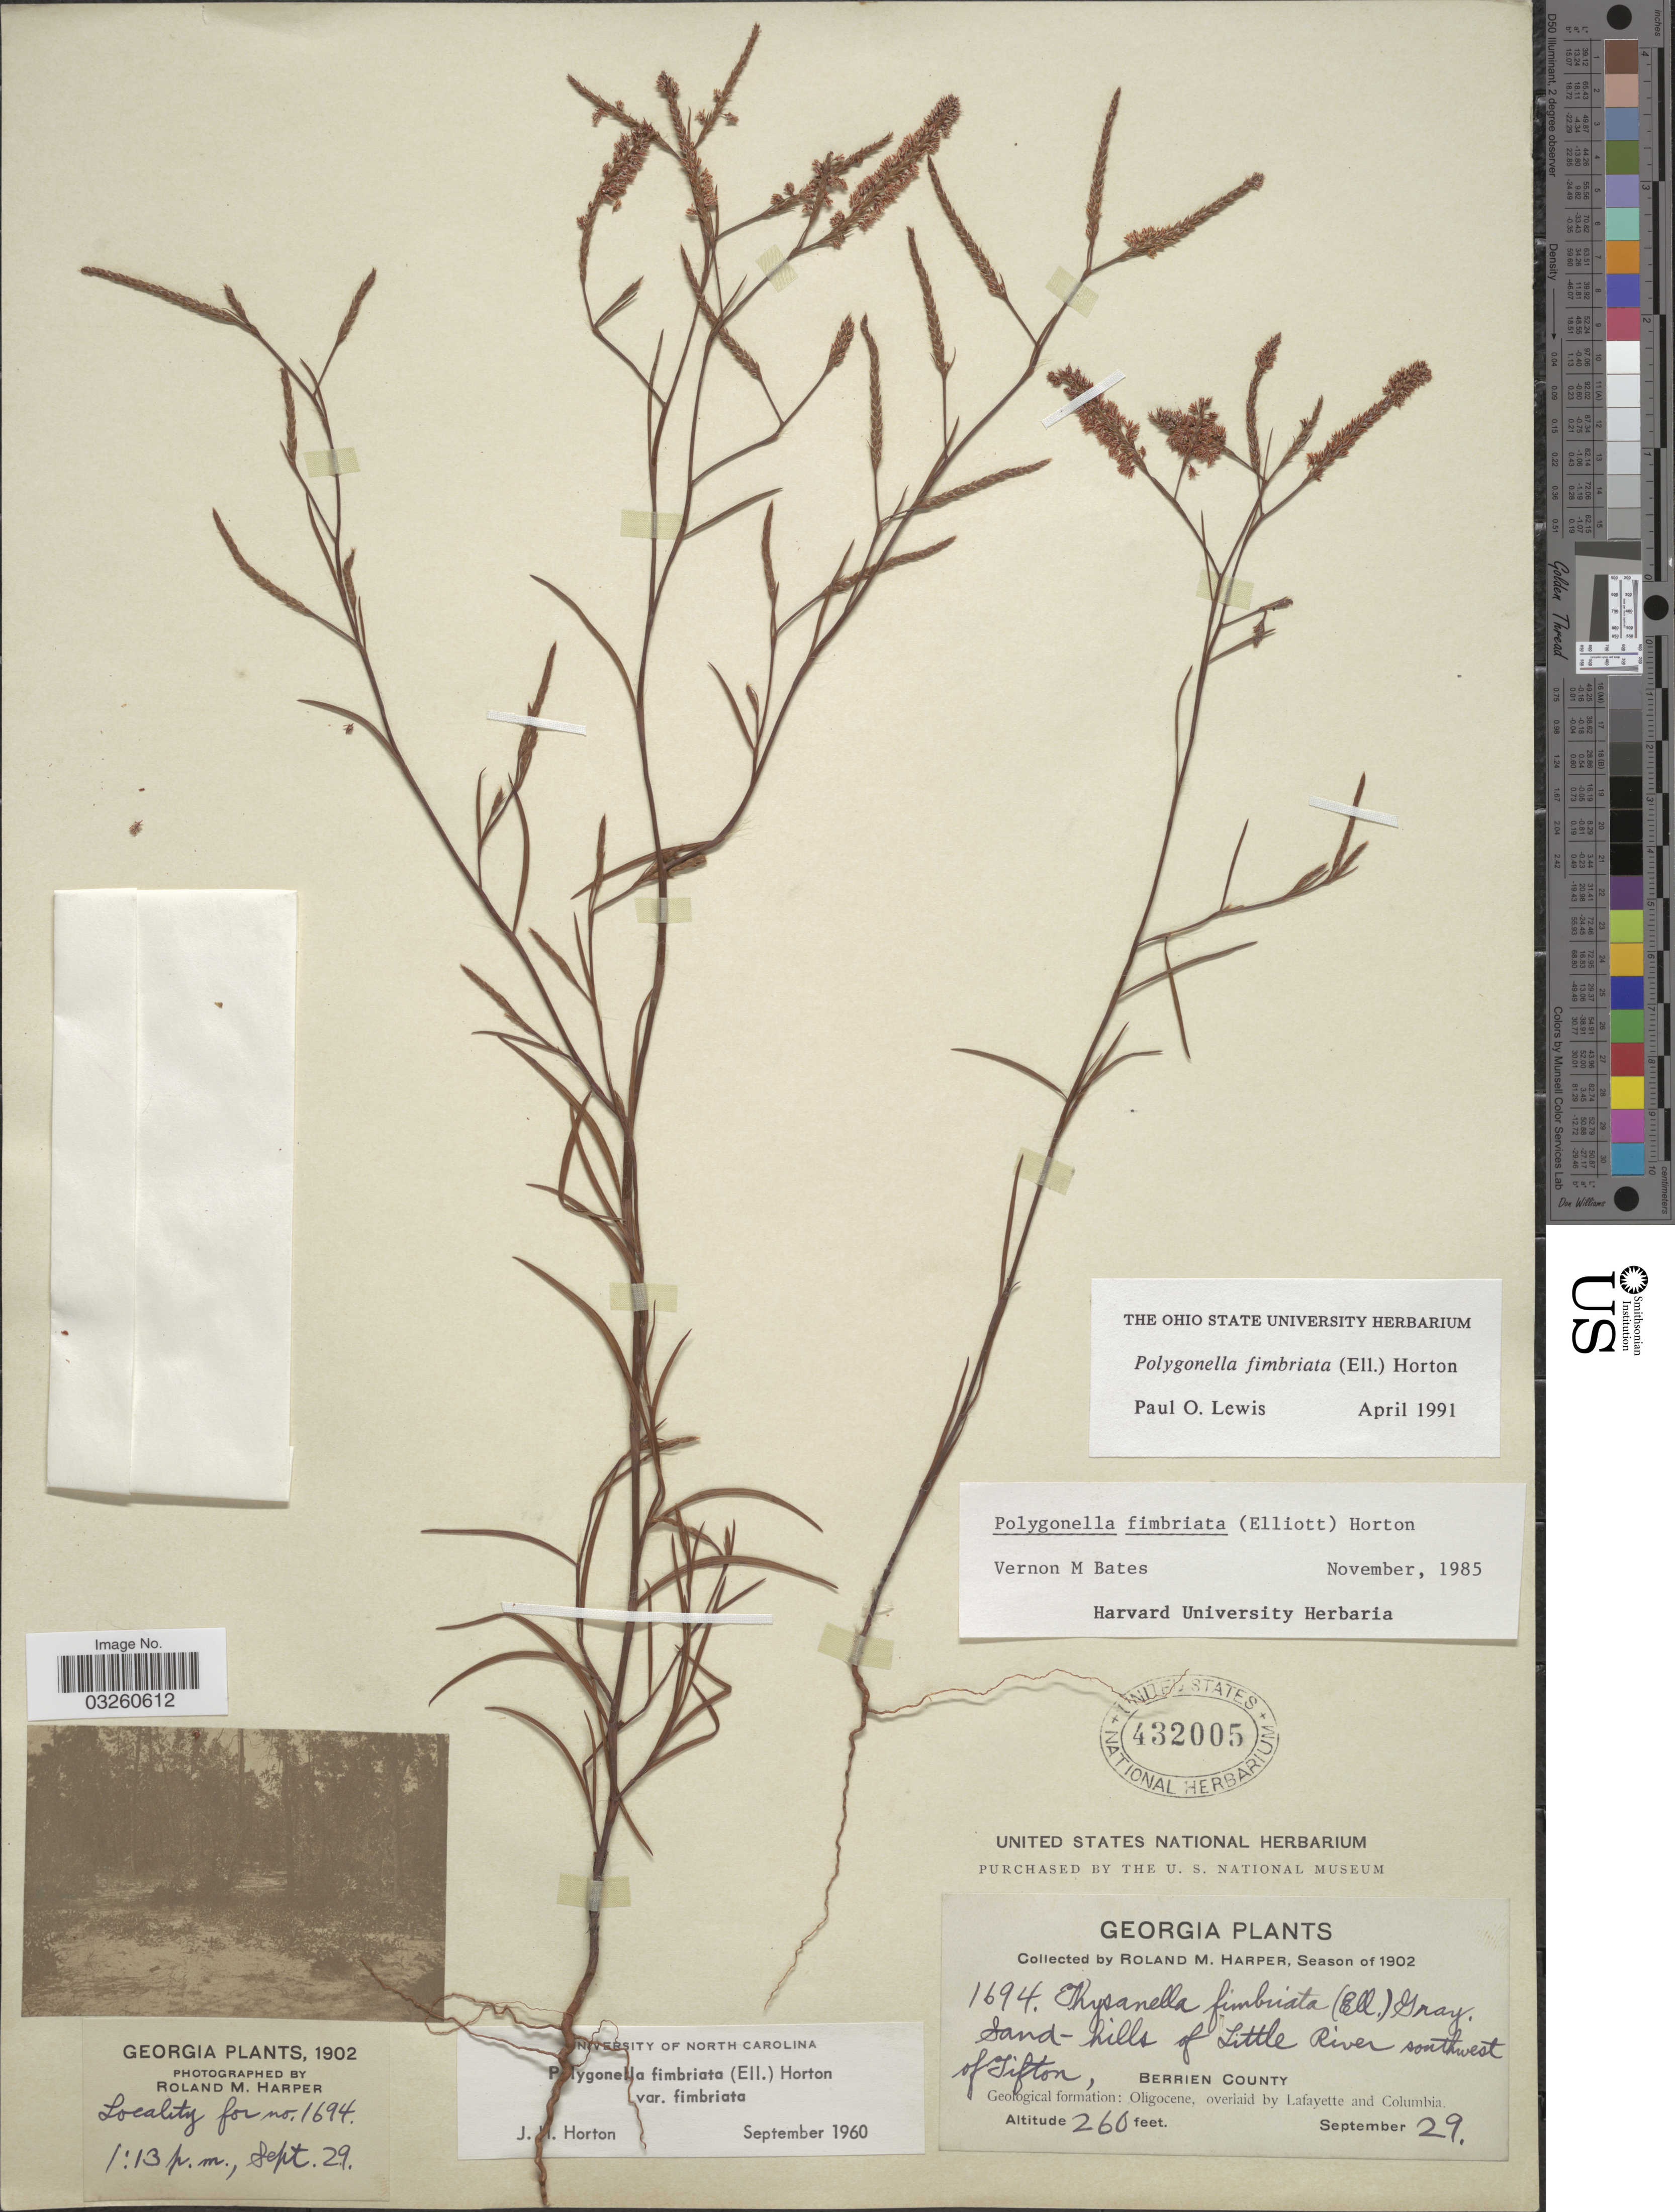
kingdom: Plantae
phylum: Tracheophyta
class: Magnoliopsida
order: Caryophyllales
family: Polygonaceae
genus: Polygonella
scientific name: Polygonella fimbriata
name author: (Elliott) Horton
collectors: R. M. Harper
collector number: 1694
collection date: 1902-09-29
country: United States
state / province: Georgia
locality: Sand-hills of Little River southwest of Tifton, Berrien County. Geological formation: Oligocene, overlaid by Lafayette and Columbia.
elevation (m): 79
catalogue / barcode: US 432005